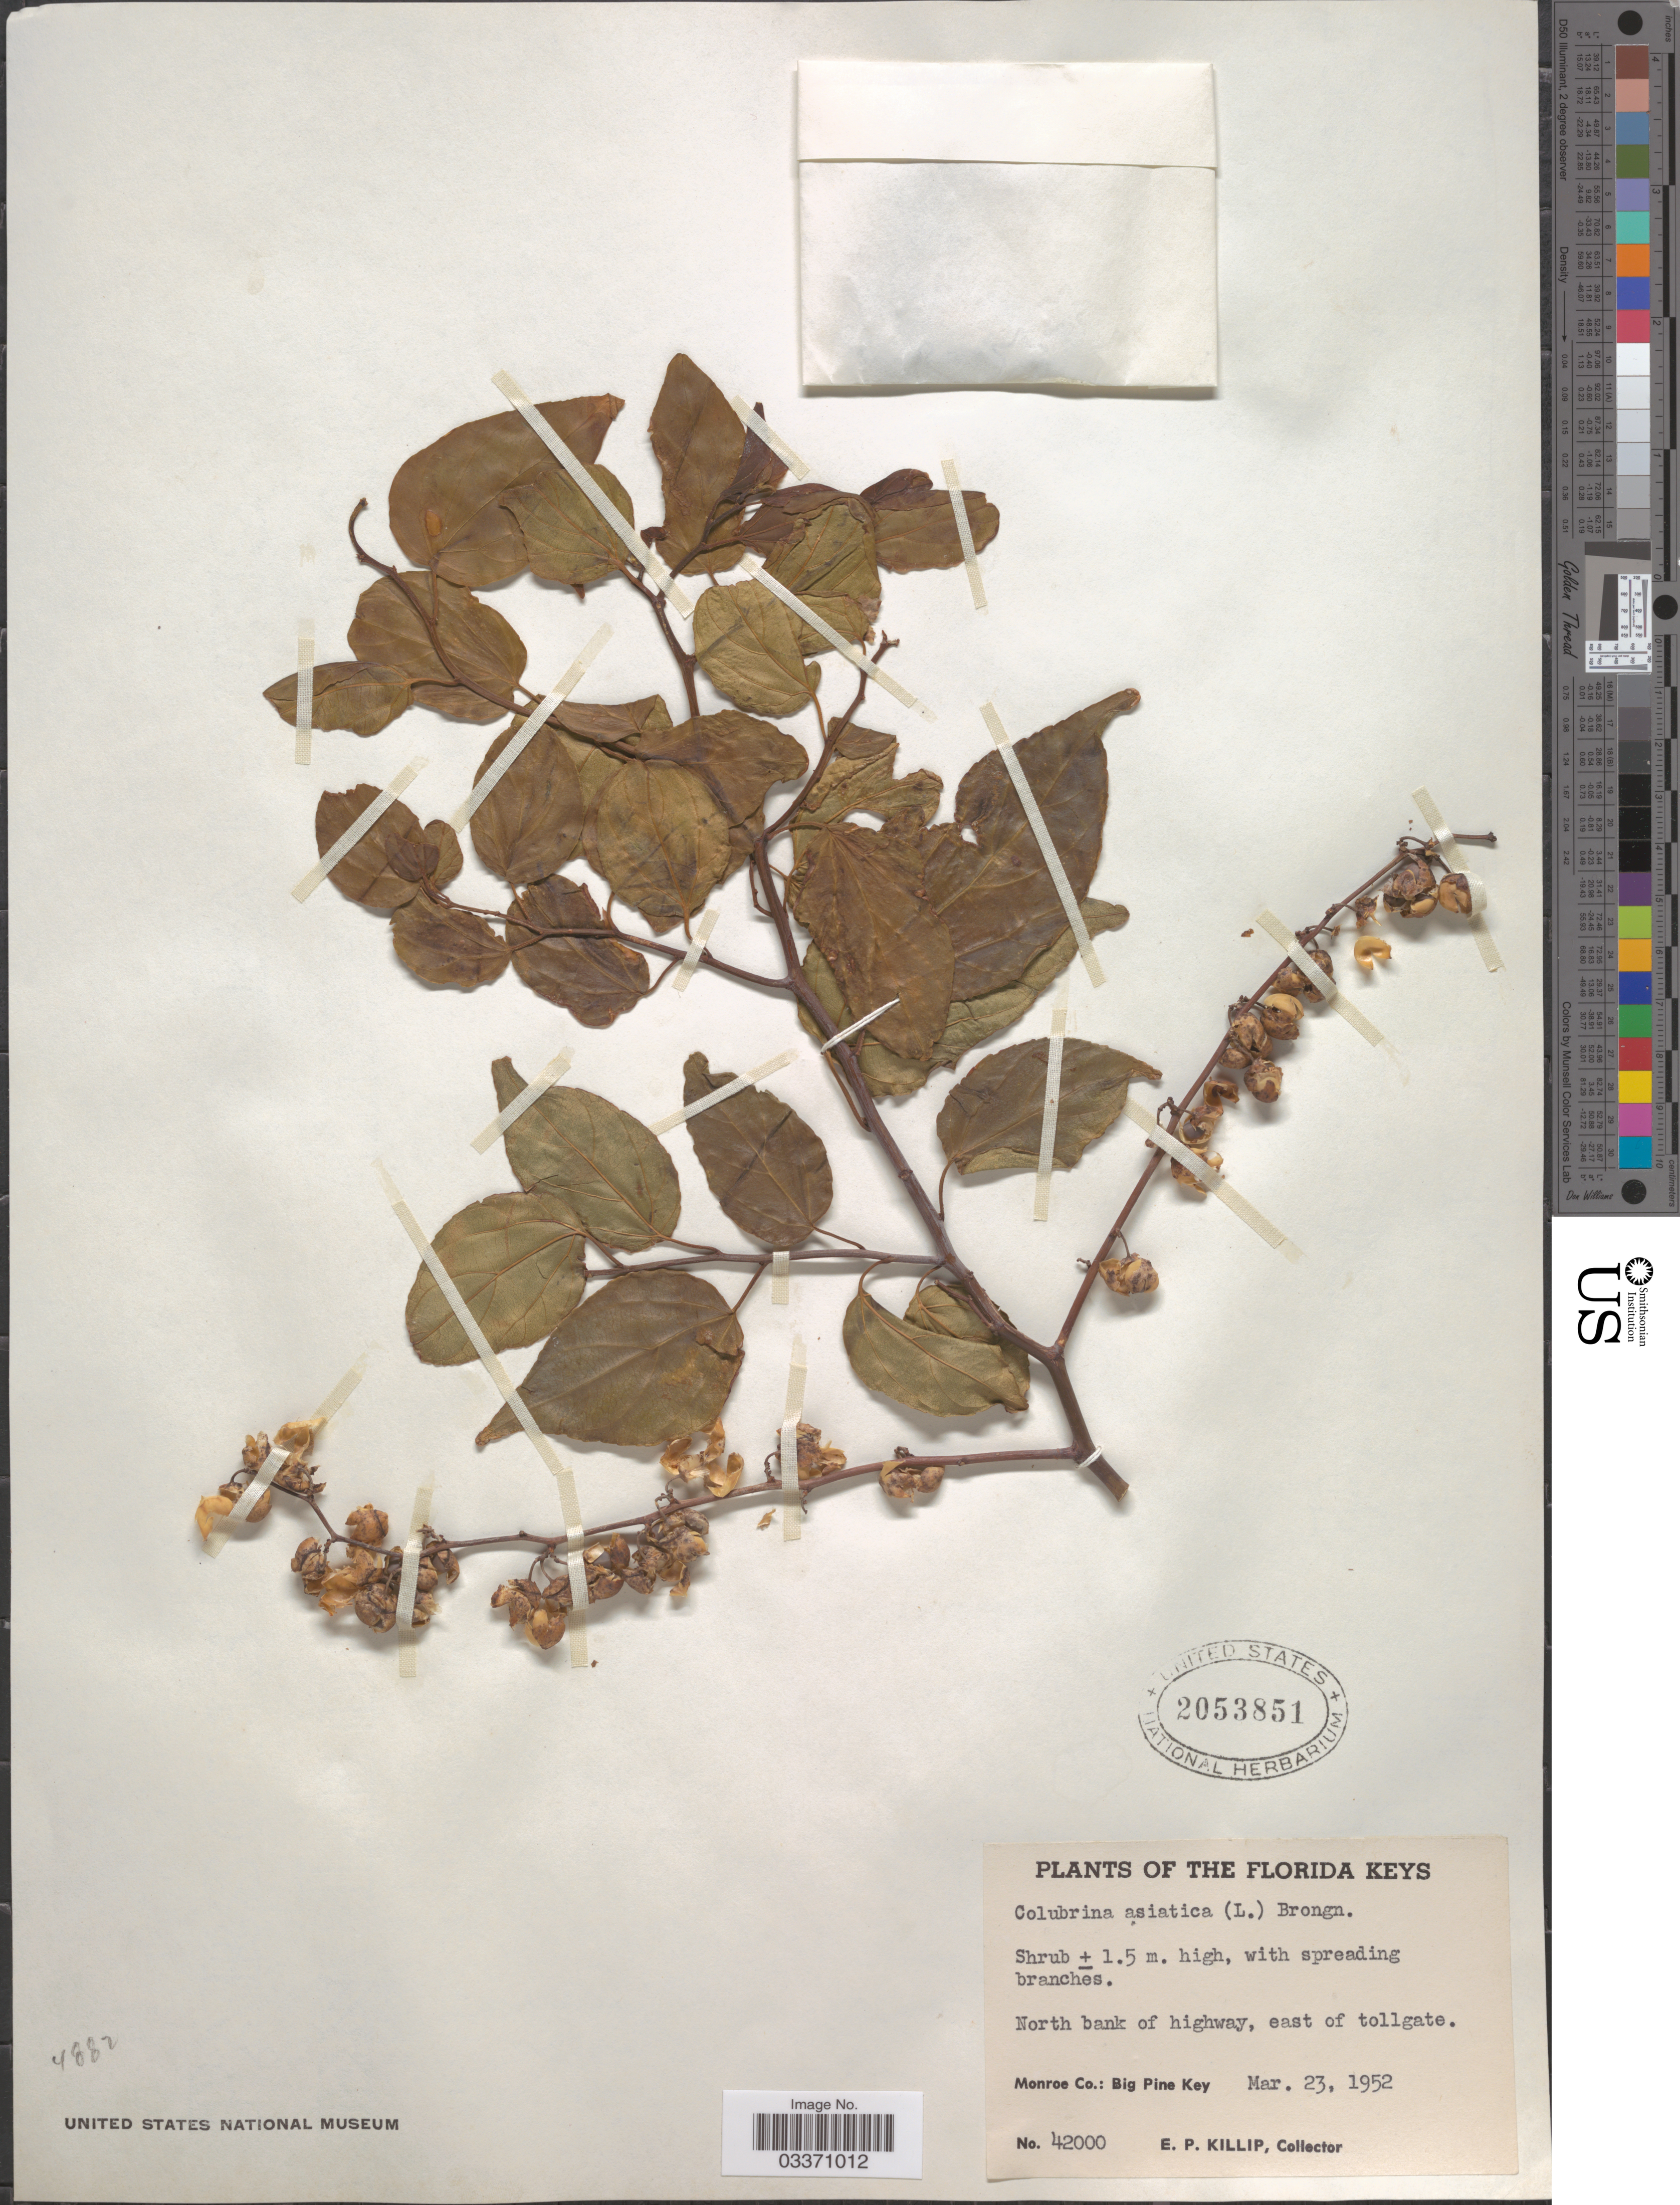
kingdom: Plantae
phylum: Tracheophyta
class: Magnoliopsida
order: Rosales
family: Rhamnaceae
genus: Colubrina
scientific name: Colubrina asiatica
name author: (L.) Brongn.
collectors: E. P. Killip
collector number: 42000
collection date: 1952-03-23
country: United States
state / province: Florida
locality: The Florida Keys. North bank of highway, east of tollgate. Monroe Co.: Big Pine Key.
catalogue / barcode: US 2053851